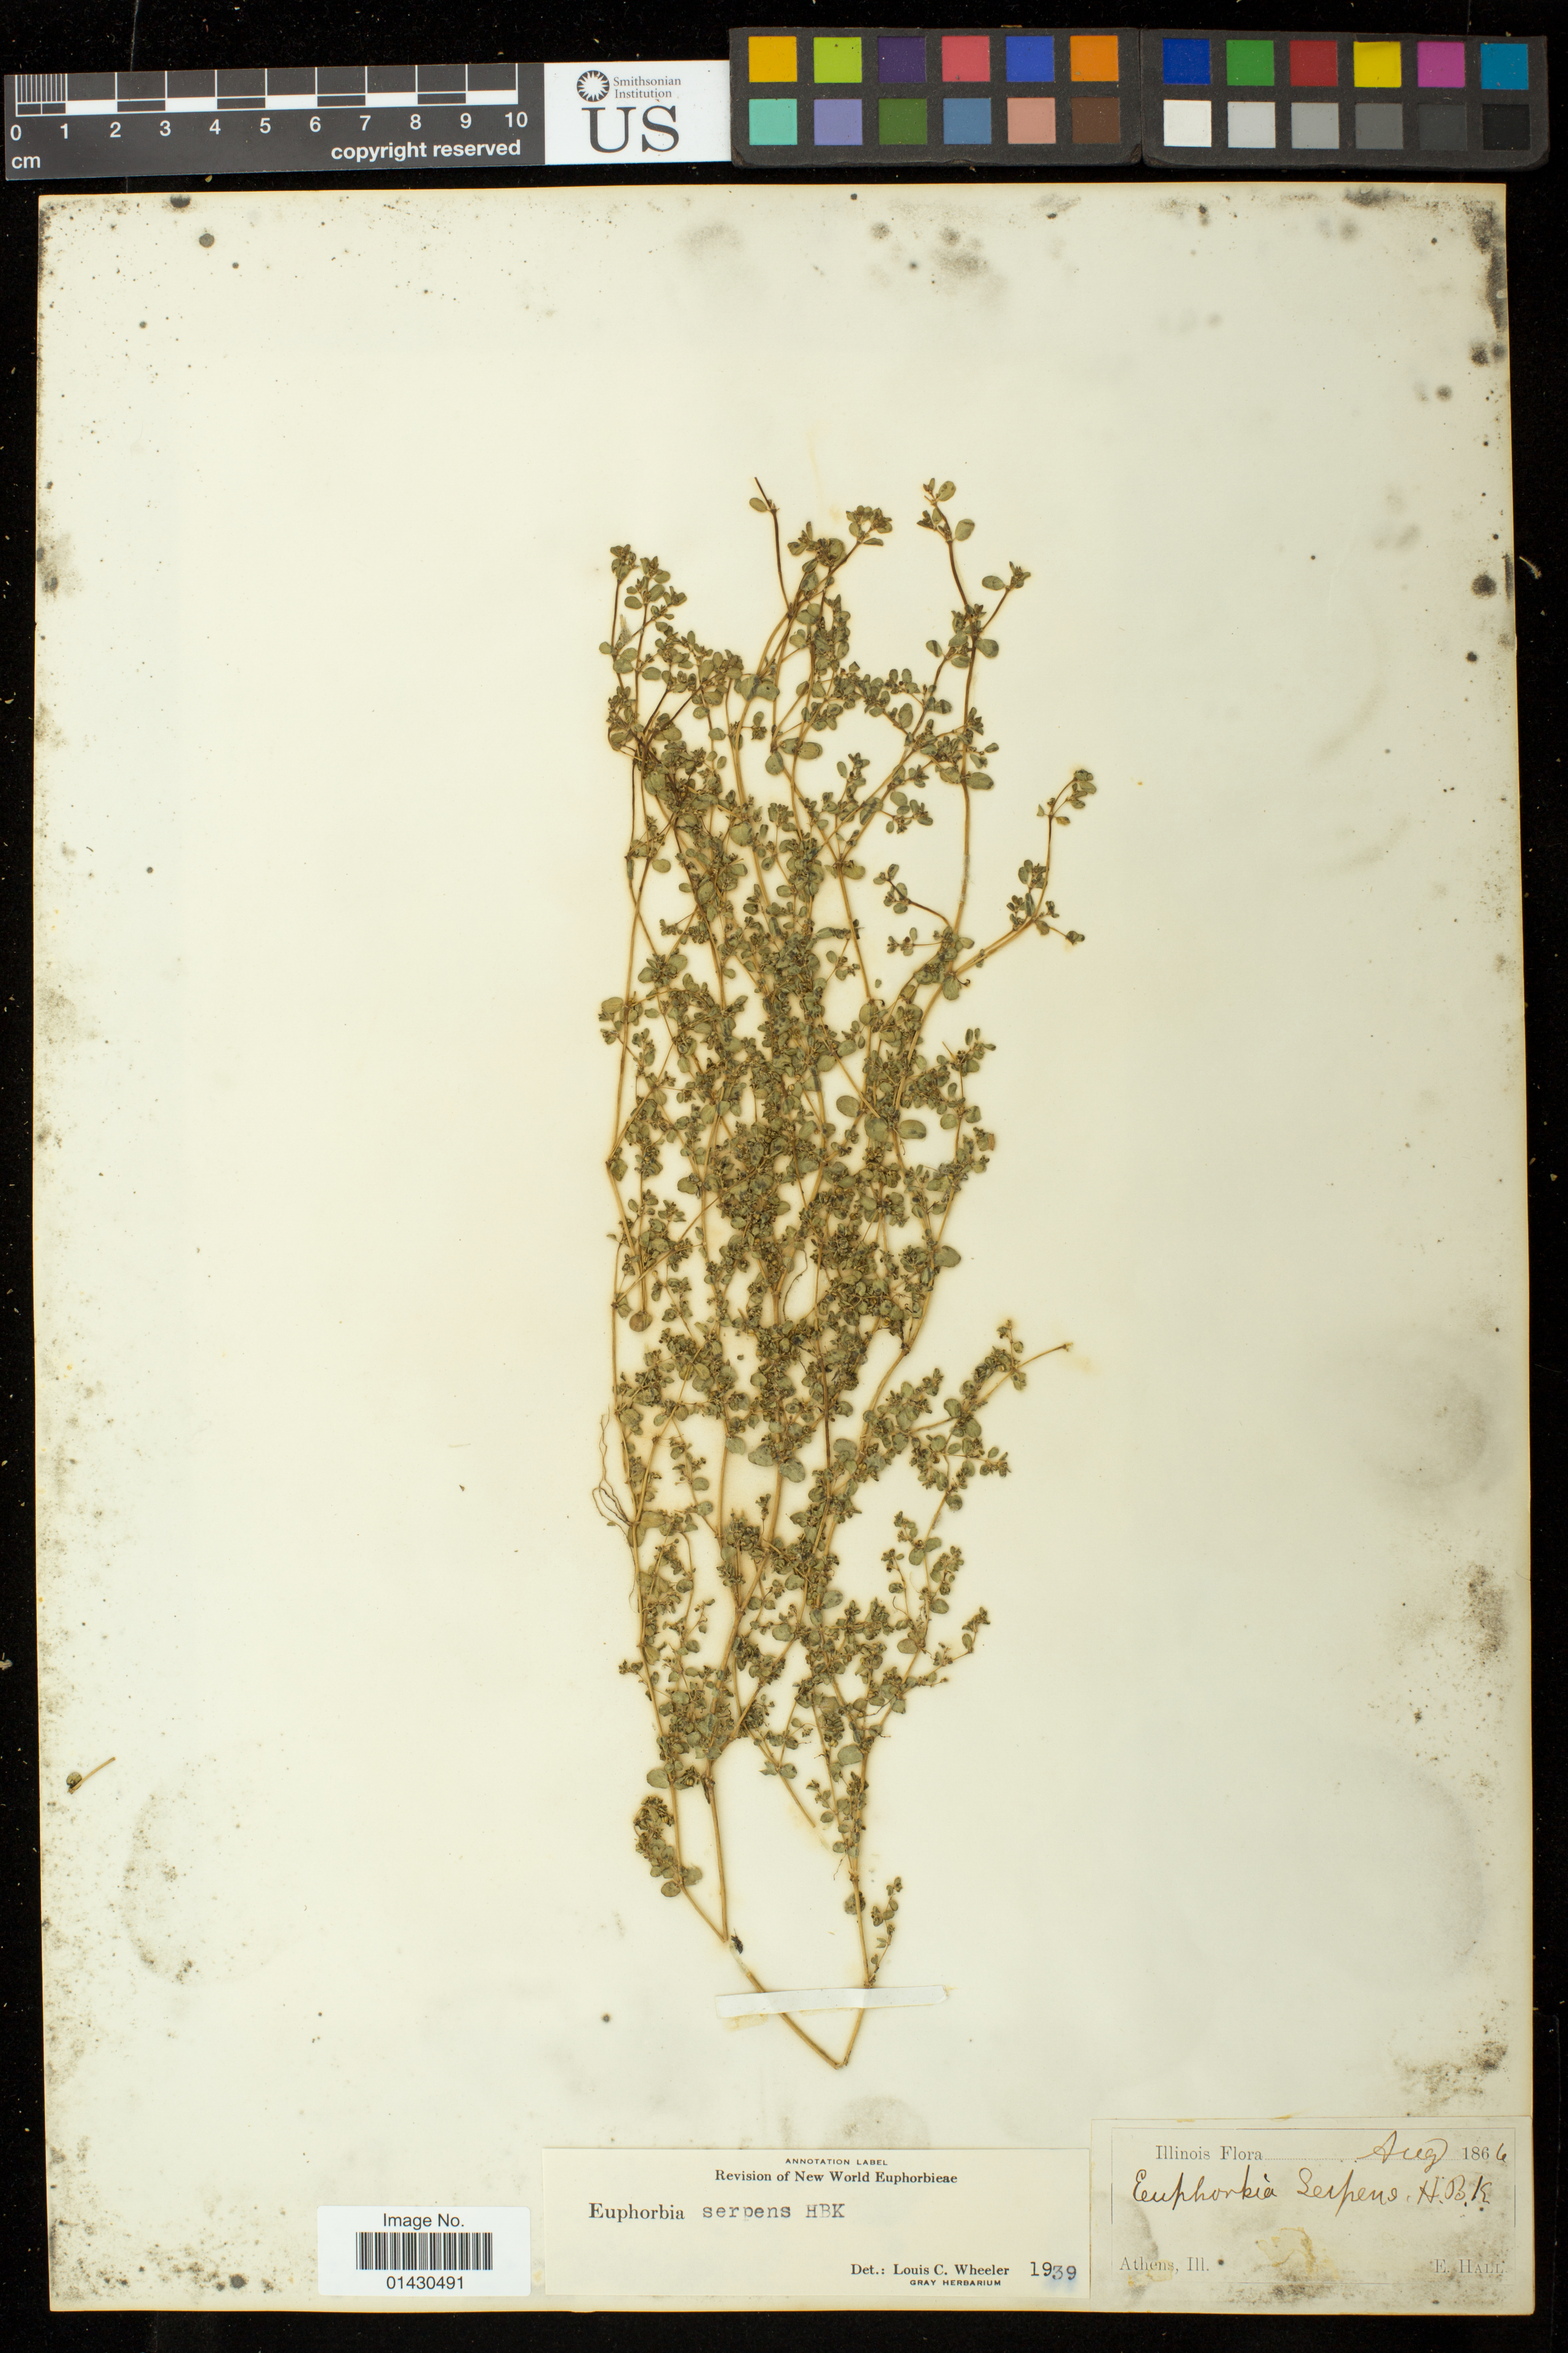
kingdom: Plantae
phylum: Tracheophyta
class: Magnoliopsida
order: Malpighiales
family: Euphorbiaceae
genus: Euphorbia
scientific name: Euphorbia serpens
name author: Kunth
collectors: E. Hall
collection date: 1866-08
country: United States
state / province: Illinois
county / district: Menard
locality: Athens